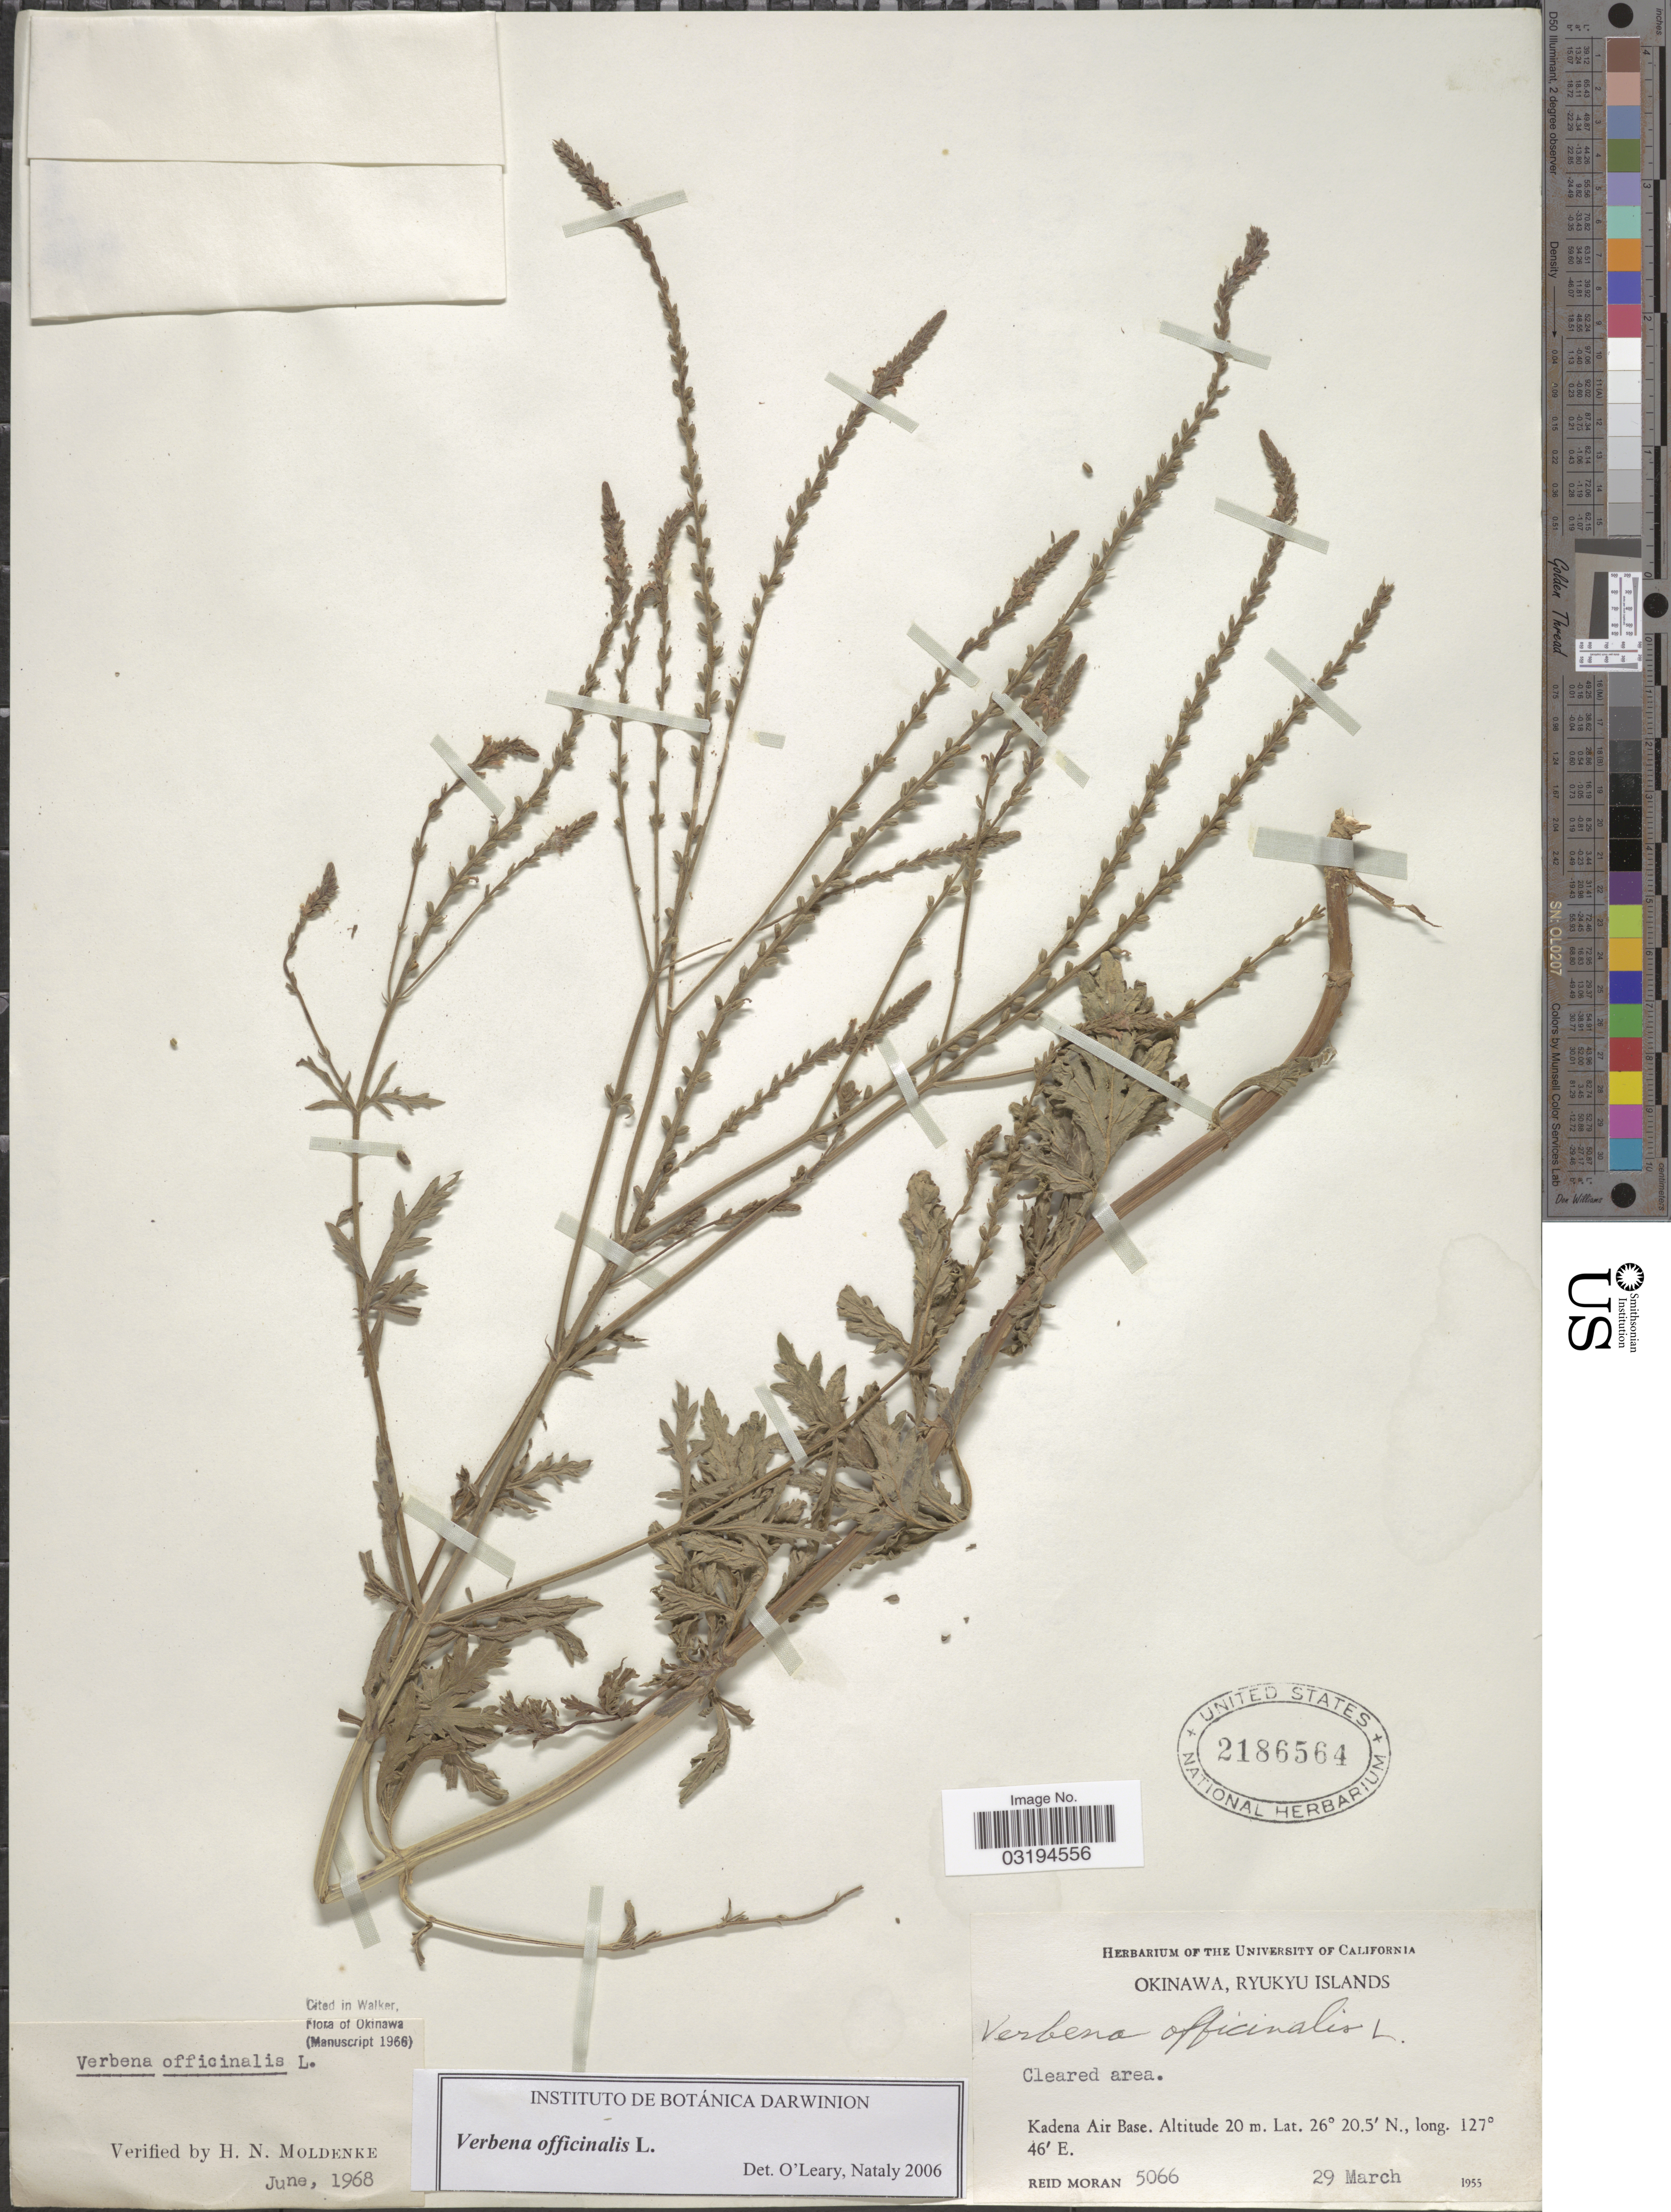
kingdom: Plantae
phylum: Tracheophyta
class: Magnoliopsida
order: Lamiales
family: Verbenaceae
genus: Verbena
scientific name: Verbena officinalis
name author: L.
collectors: R. Moran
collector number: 5066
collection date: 1955-03-29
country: Japan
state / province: Okinawa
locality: Ryukyu Islands. Kadena Air Base.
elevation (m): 20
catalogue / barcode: US 2186564